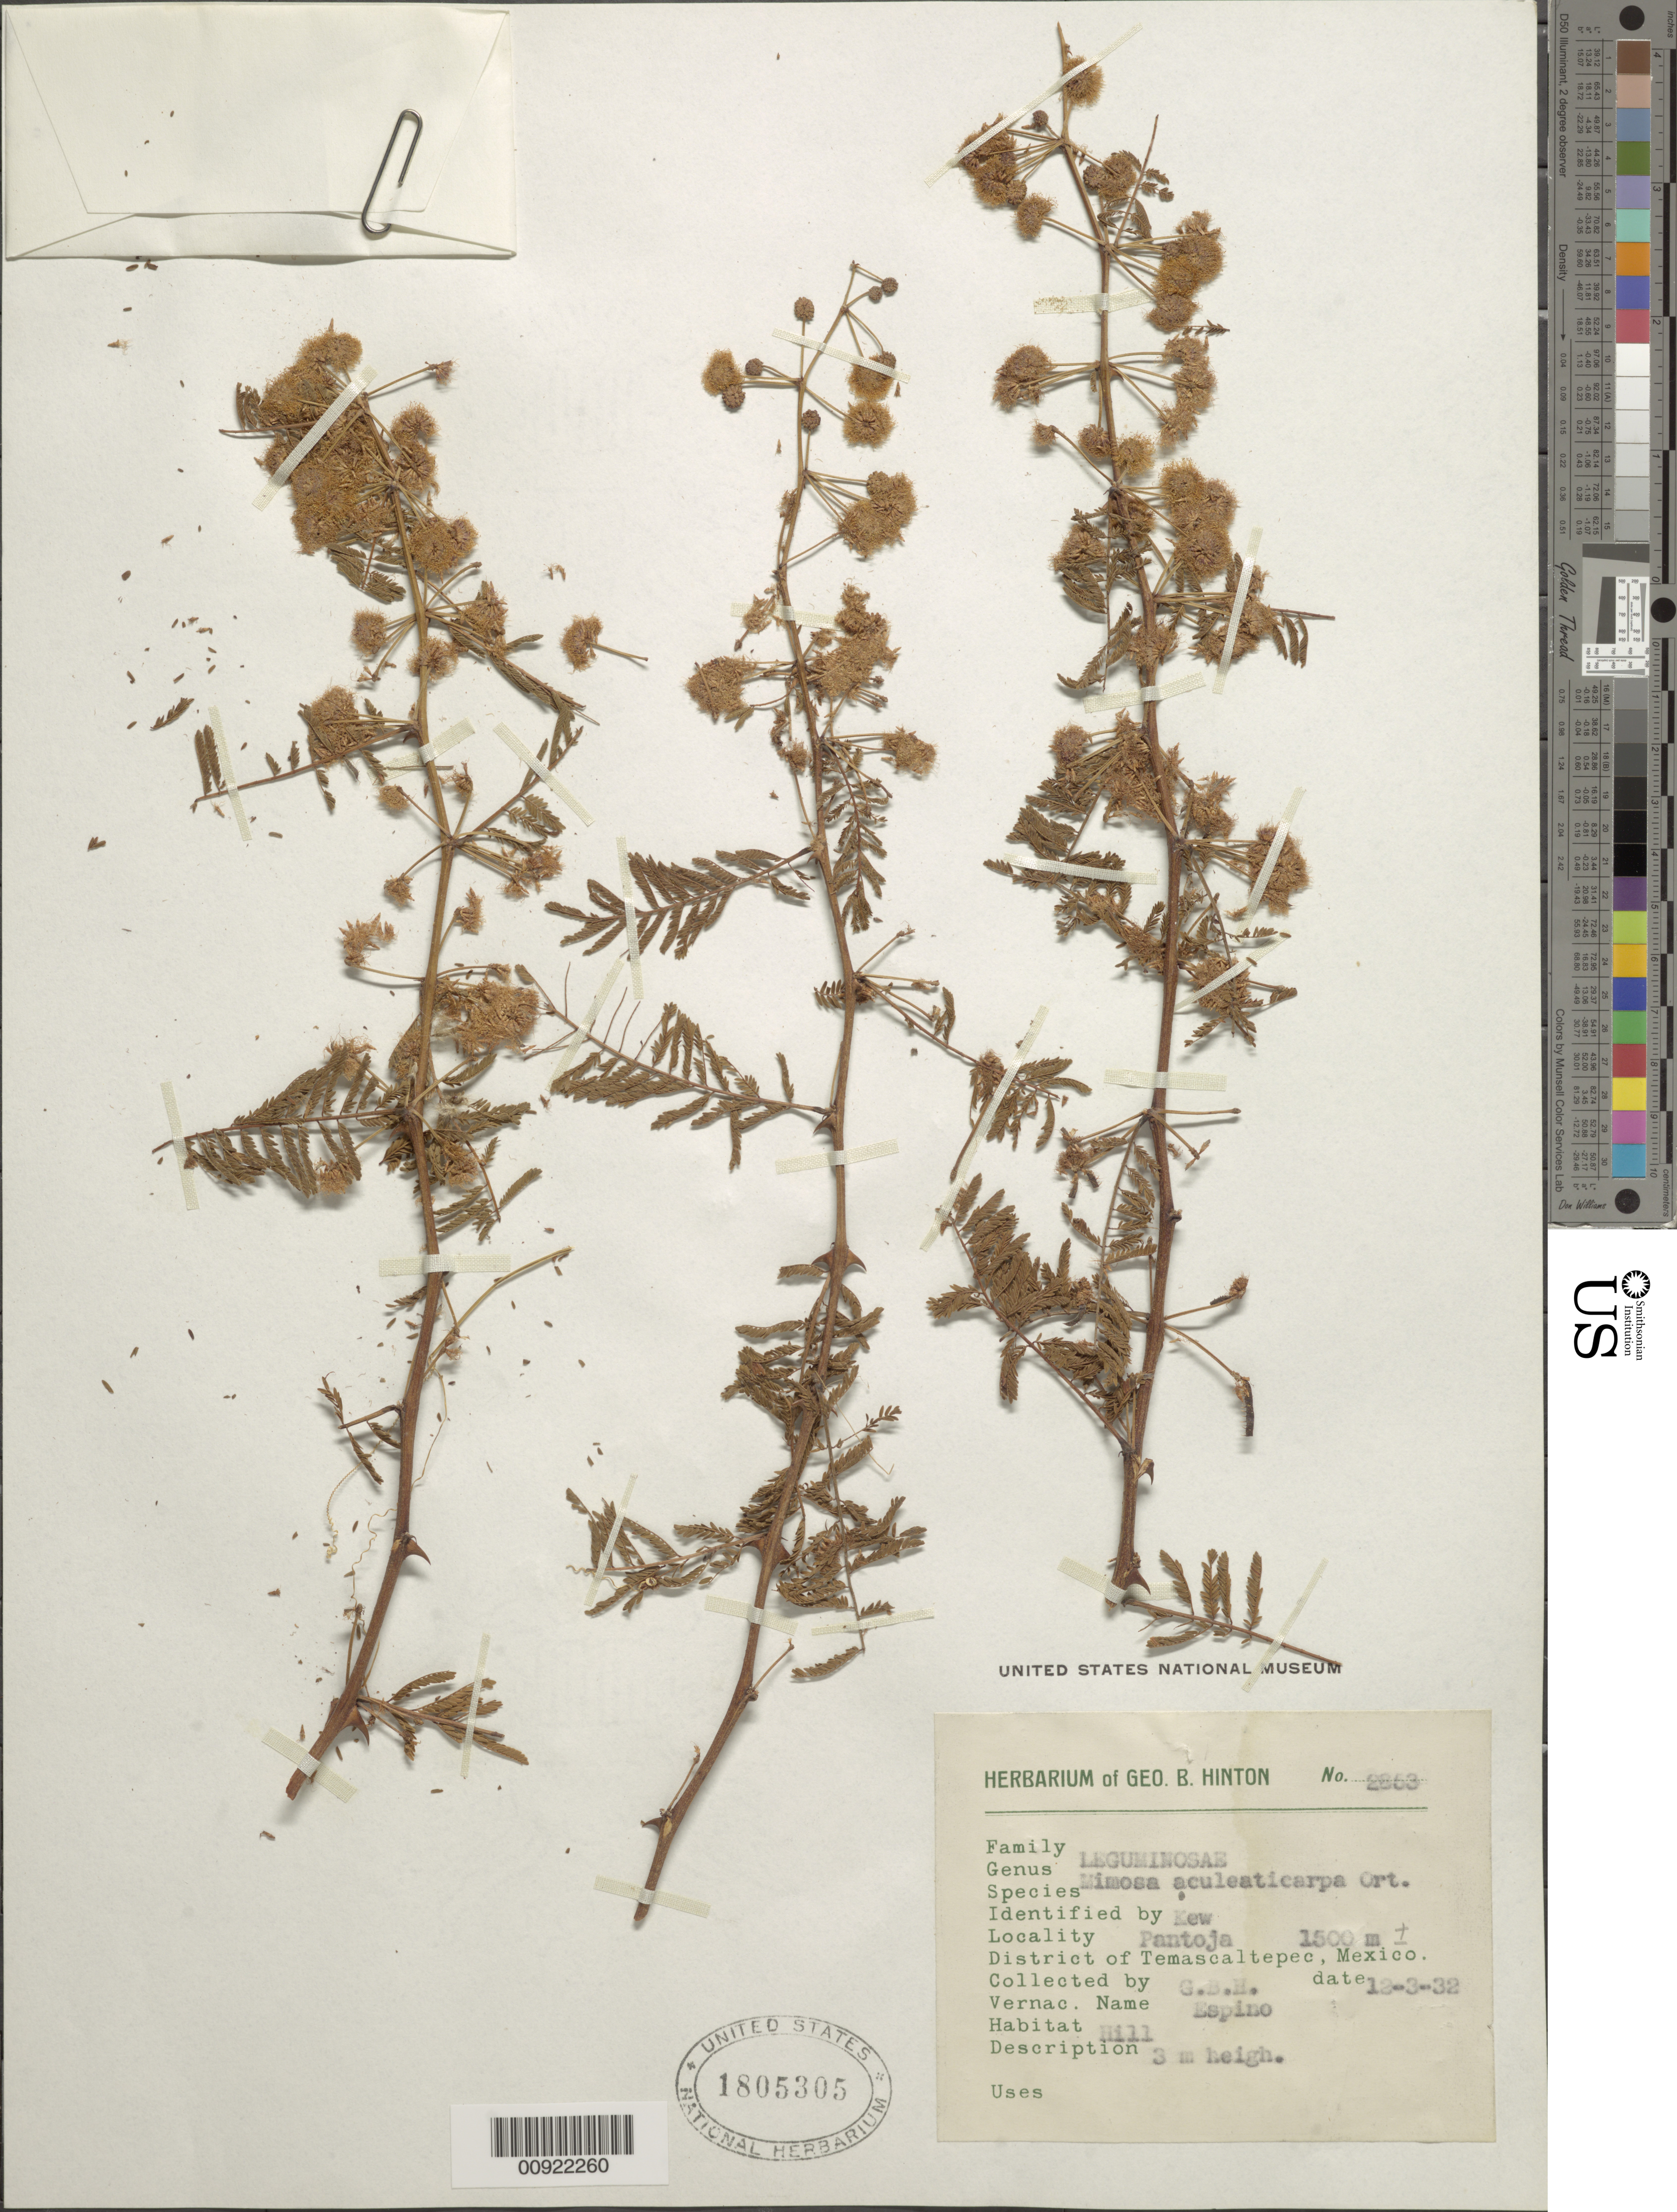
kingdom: Plantae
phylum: Tracheophyta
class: Magnoliopsida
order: Fabales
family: Fabaceae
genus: Mimosa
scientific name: Mimosa aculeaticarpa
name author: Ortega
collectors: G. B. Hinton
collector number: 2853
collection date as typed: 03 Dec 1932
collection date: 1932-12-03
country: Mexico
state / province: México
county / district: Temascaltepec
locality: Pantoja, District of Temascaltepec, State of Mexico.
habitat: Hill.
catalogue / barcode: US 1805305